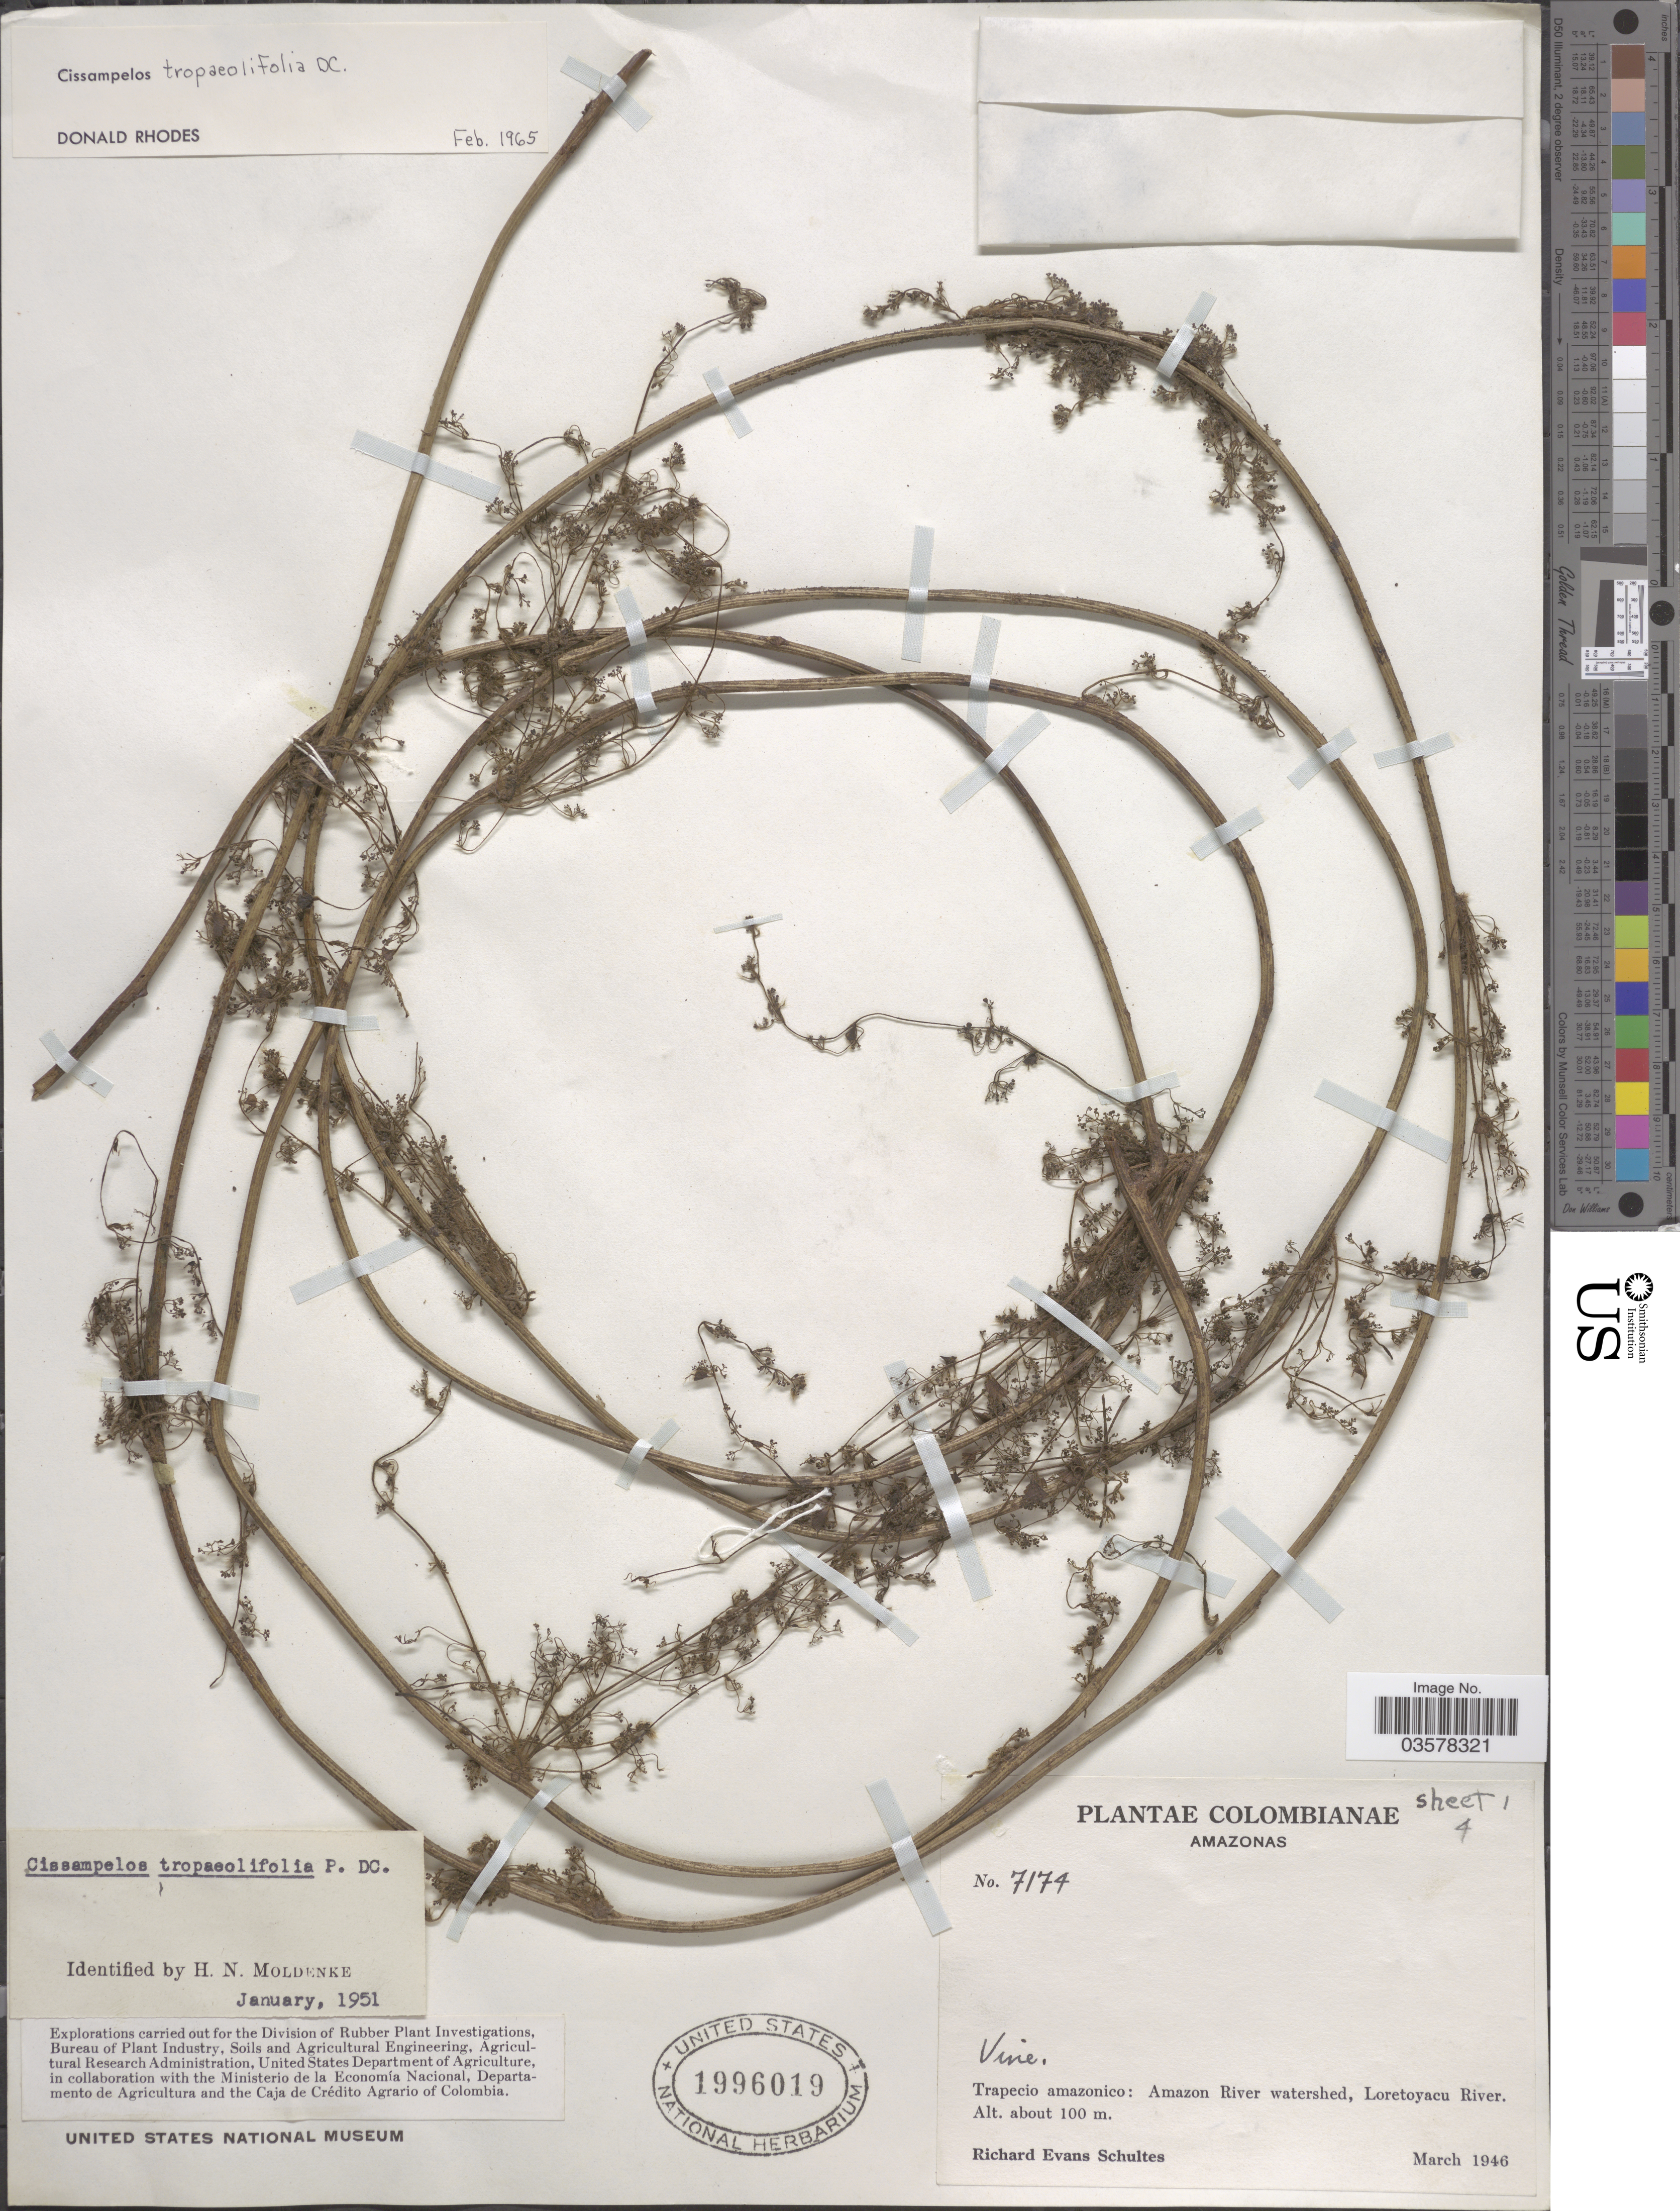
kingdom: Plantae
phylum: Tracheophyta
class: Magnoliopsida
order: Ranunculales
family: Menispermaceae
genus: Cissampelos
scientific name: Cissampelos tropaeolifolia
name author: DC.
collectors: R. E. Schultes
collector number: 7174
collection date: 1946-03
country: Colombia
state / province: Amazônas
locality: Trapecio amazonico: Amazon River watershed, Loretoyacu River.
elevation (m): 100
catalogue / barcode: US 1996019